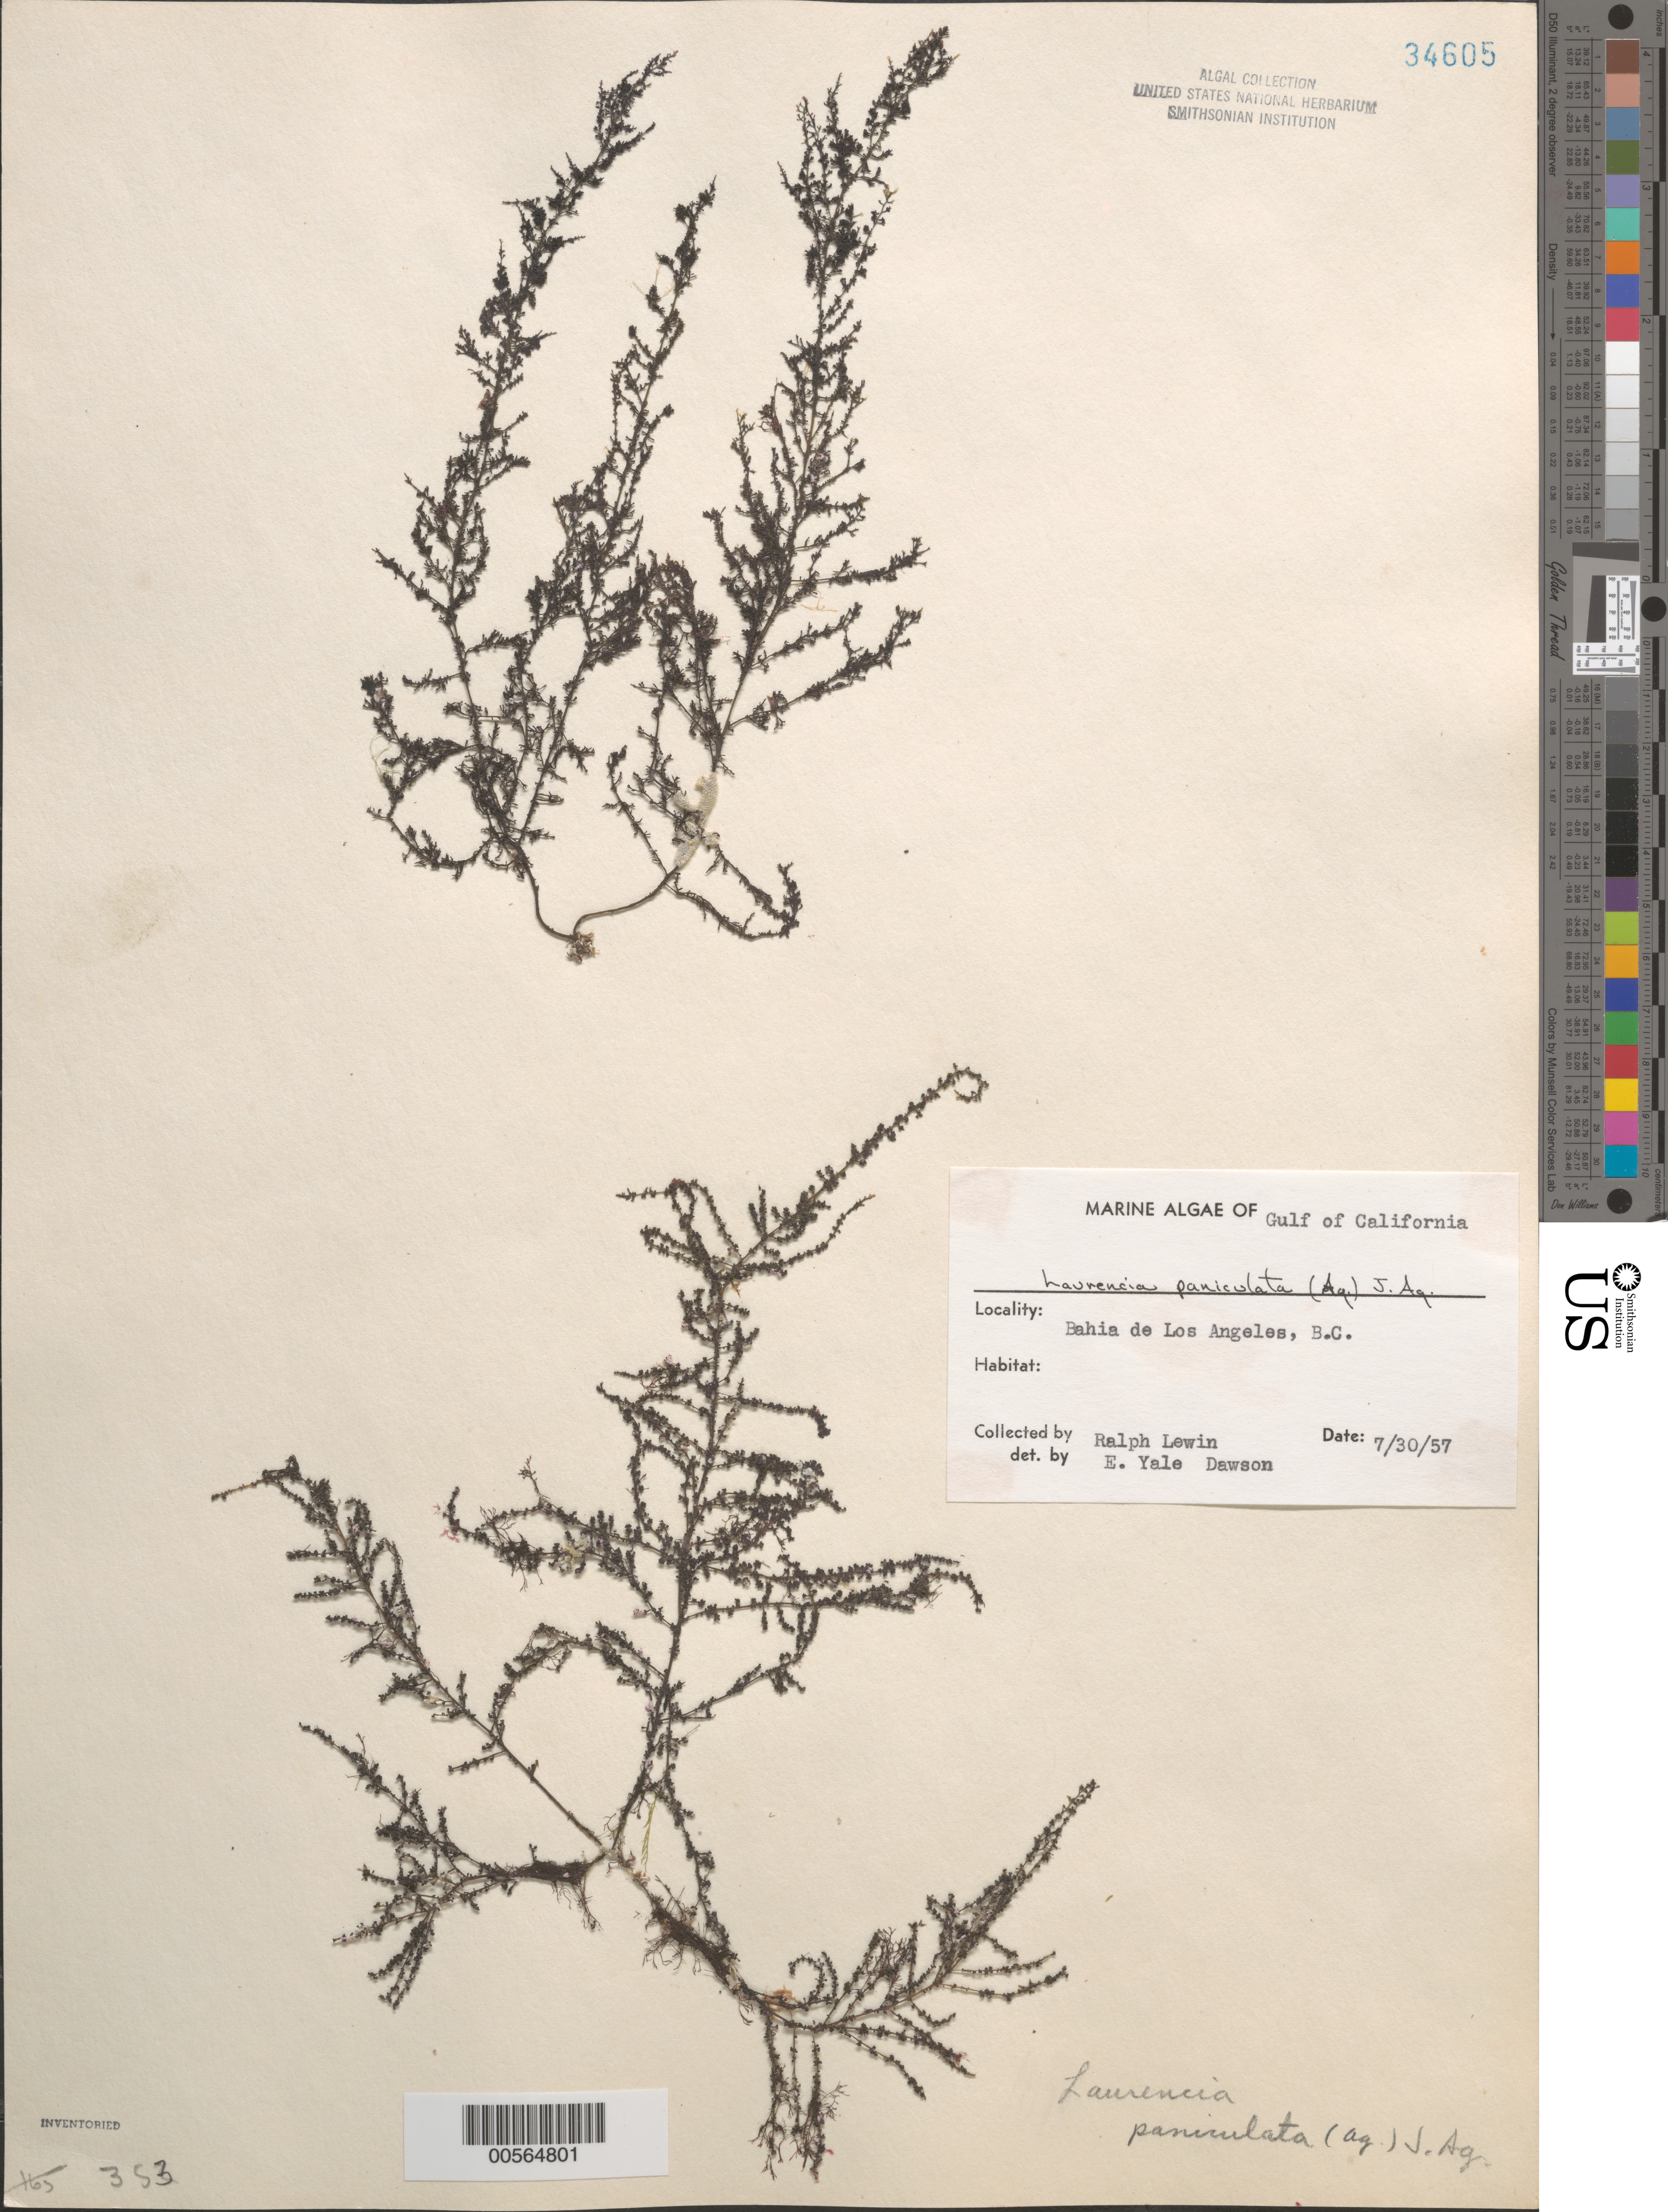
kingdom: Plantae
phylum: Rhodophyta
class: Florideophyceae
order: Ceramiales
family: Rhodomelaceae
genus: Palisada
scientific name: Palisada thuyoides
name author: (Kützing) Cassano et al.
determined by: Algae name updating Project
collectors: R. Lewin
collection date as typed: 30 Jul 1957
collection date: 1957-07-30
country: Mexico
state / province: Baja California Norte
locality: Bahia de los Angeles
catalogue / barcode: US 34605